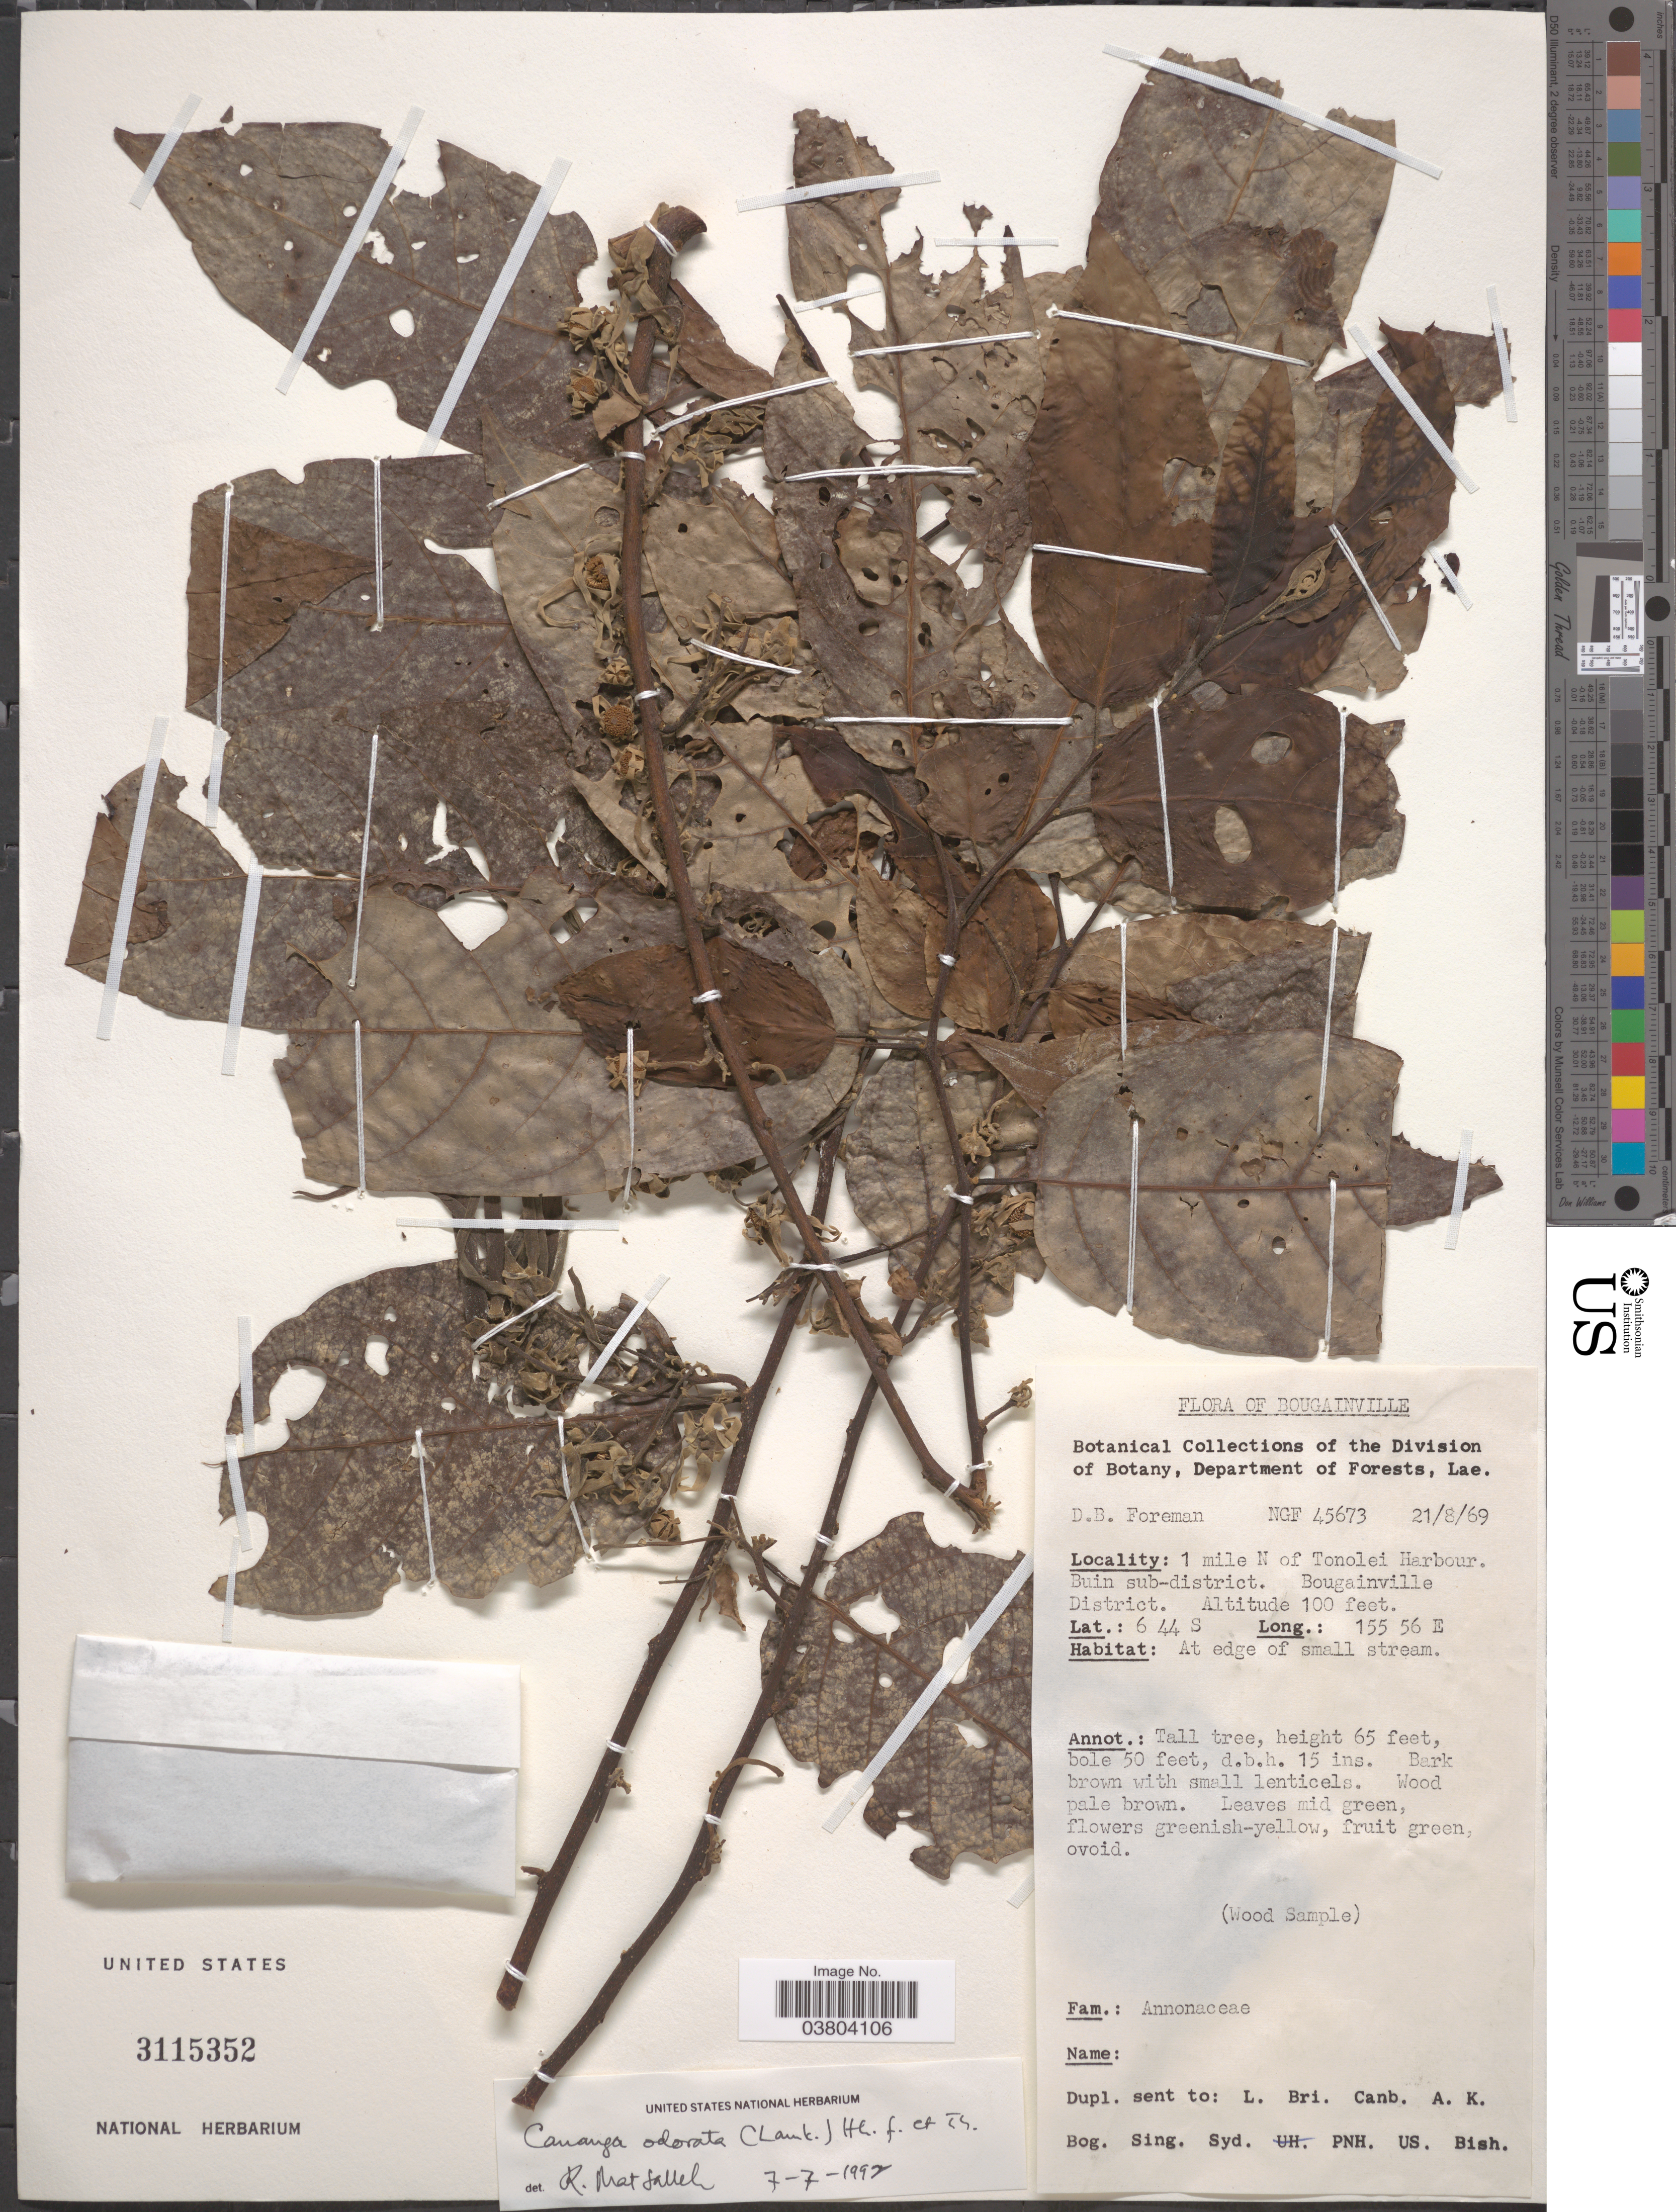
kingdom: Plantae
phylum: Tracheophyta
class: Magnoliopsida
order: Magnoliales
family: Annonaceae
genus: Cananga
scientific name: Cananga odorata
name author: (Lam.) Hook. f. & Thomson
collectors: D. Foreman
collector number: NGF45673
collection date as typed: Transcribed d/m/y: 21/8/69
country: Papua New Guinea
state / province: Bougainville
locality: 1 mile N of Tonolei Harbour. Buin sub-district. Bougainville District. At edge of small stream.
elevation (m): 30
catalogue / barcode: US 3115352